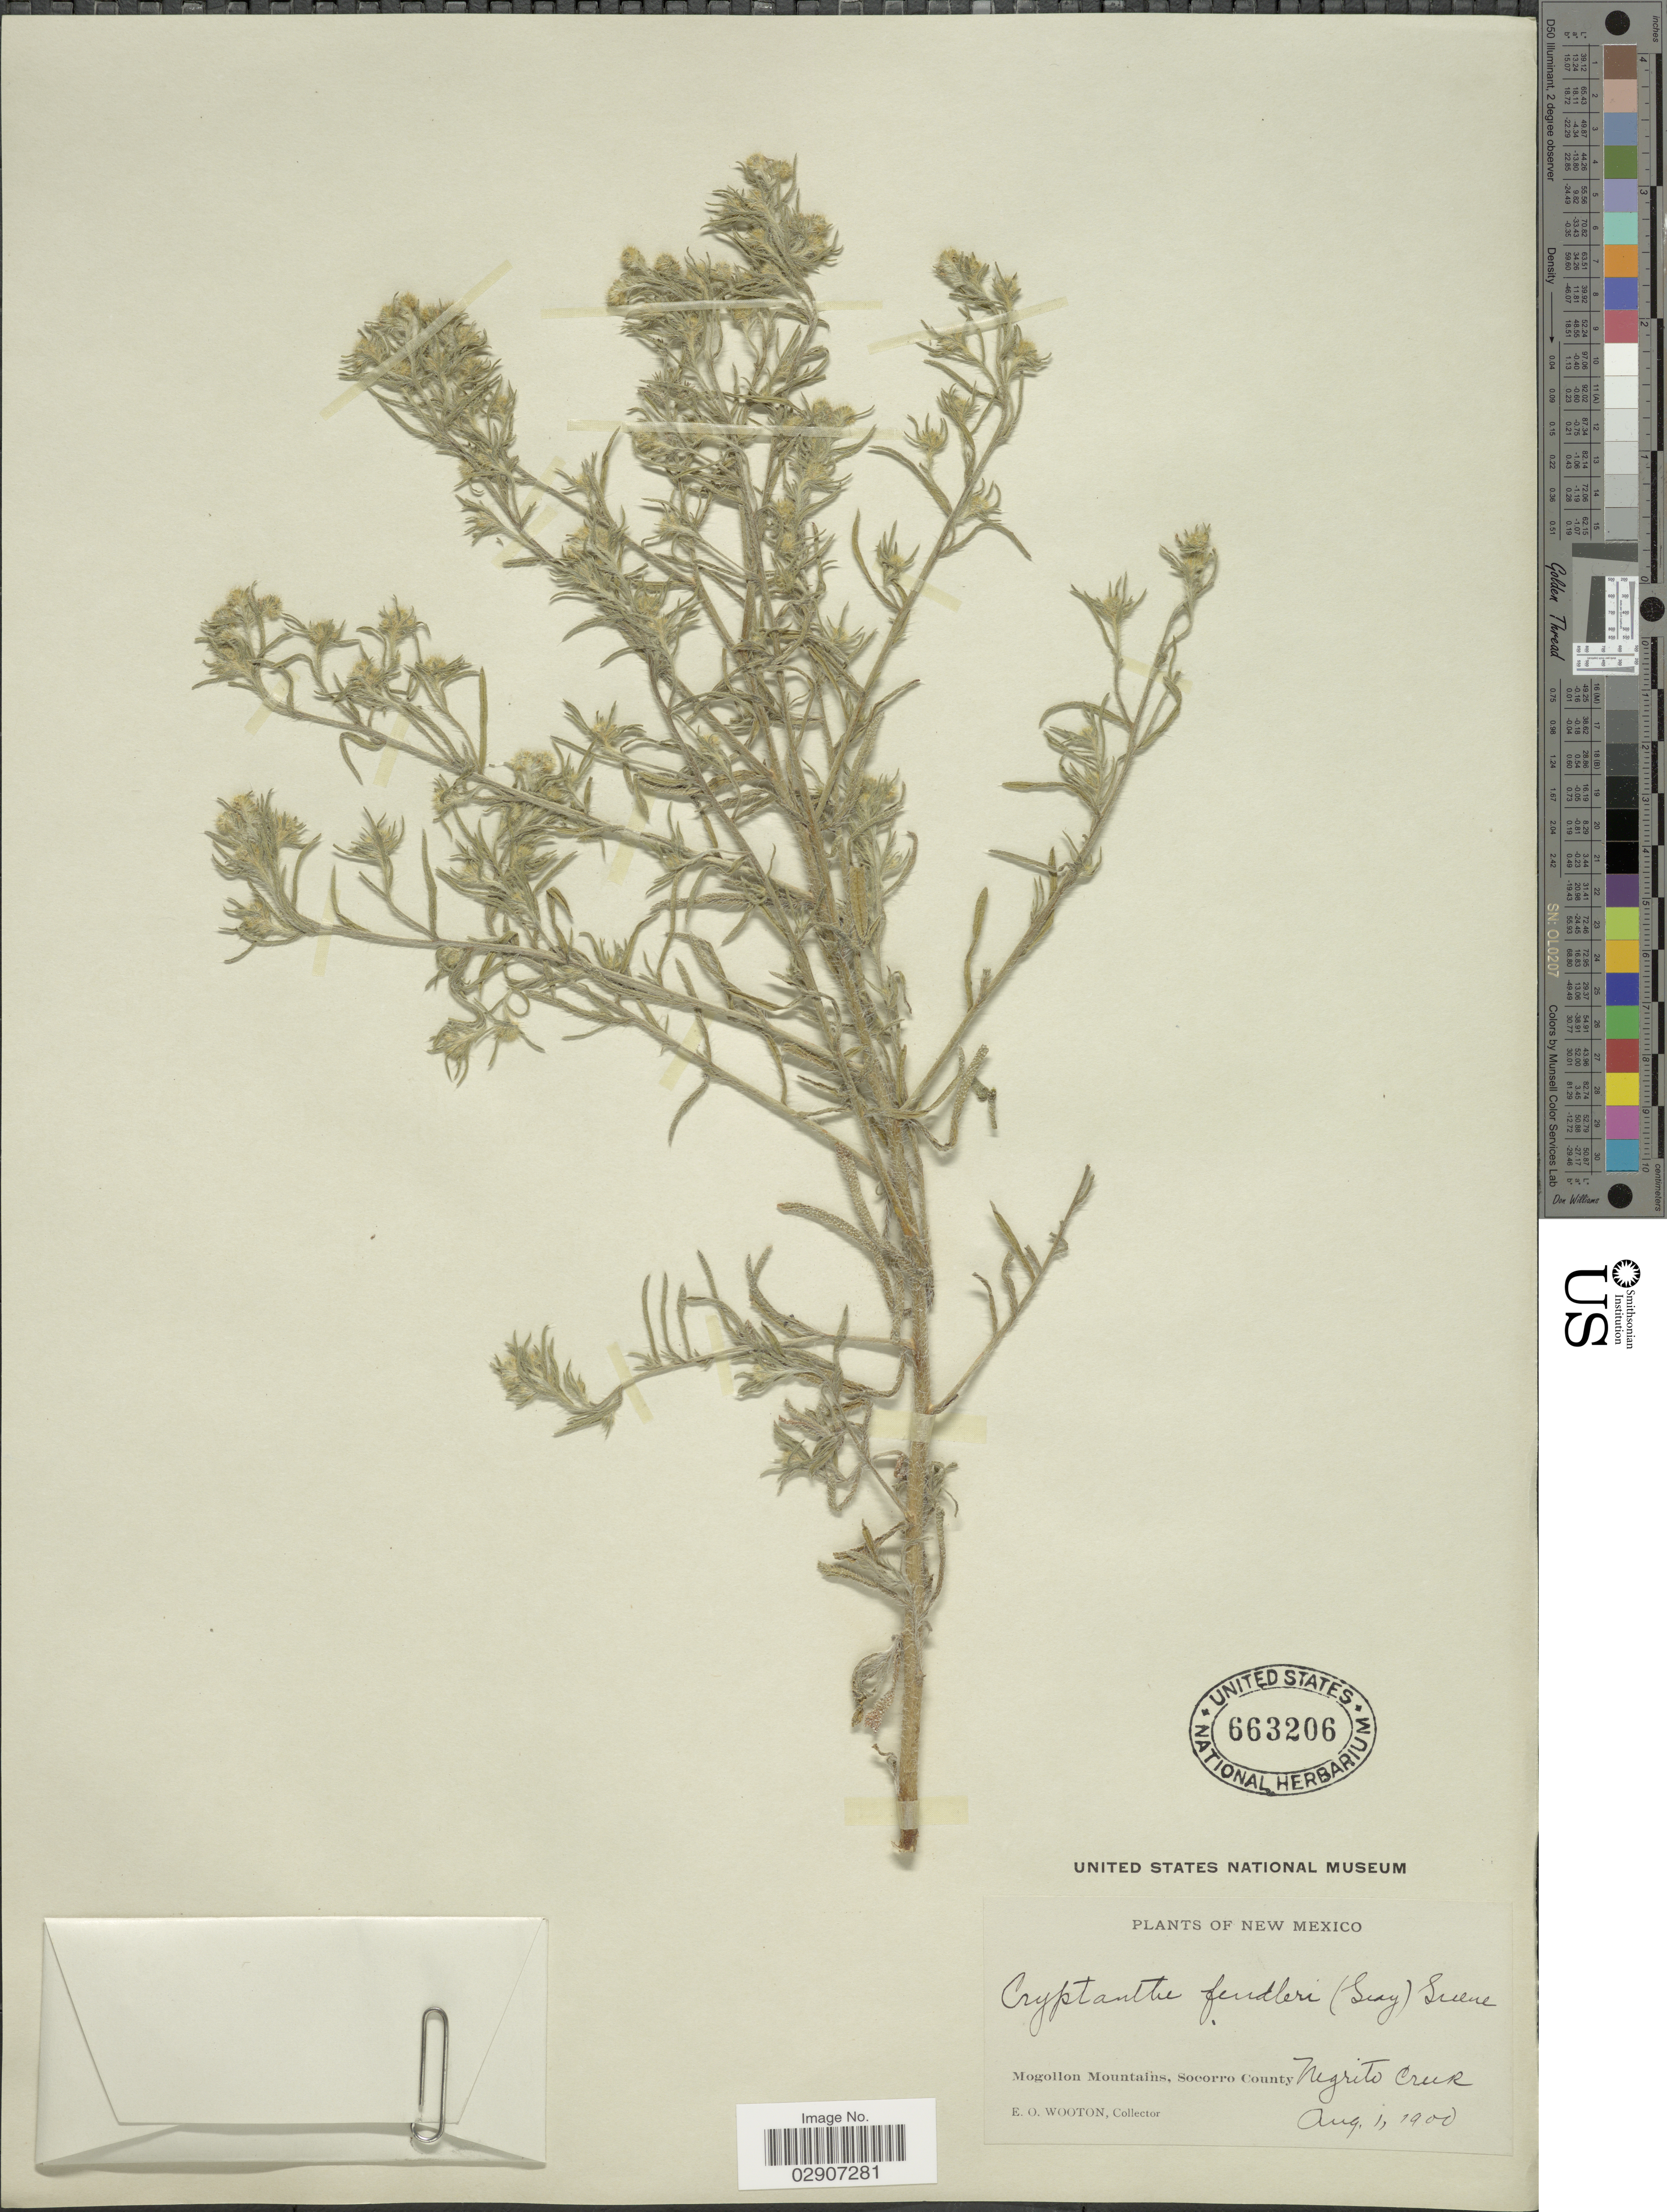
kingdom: Plantae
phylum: Tracheophyta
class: Magnoliopsida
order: Boraginales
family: Boraginaceae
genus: Cryptantha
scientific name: Cryptantha fendleri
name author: (A. Gray) Greene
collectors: E. O. Wooton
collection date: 1900-08-01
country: United States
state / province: New Mexico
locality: Mogollon Mountains, Socorro County, Negrito Creek.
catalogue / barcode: US 663206